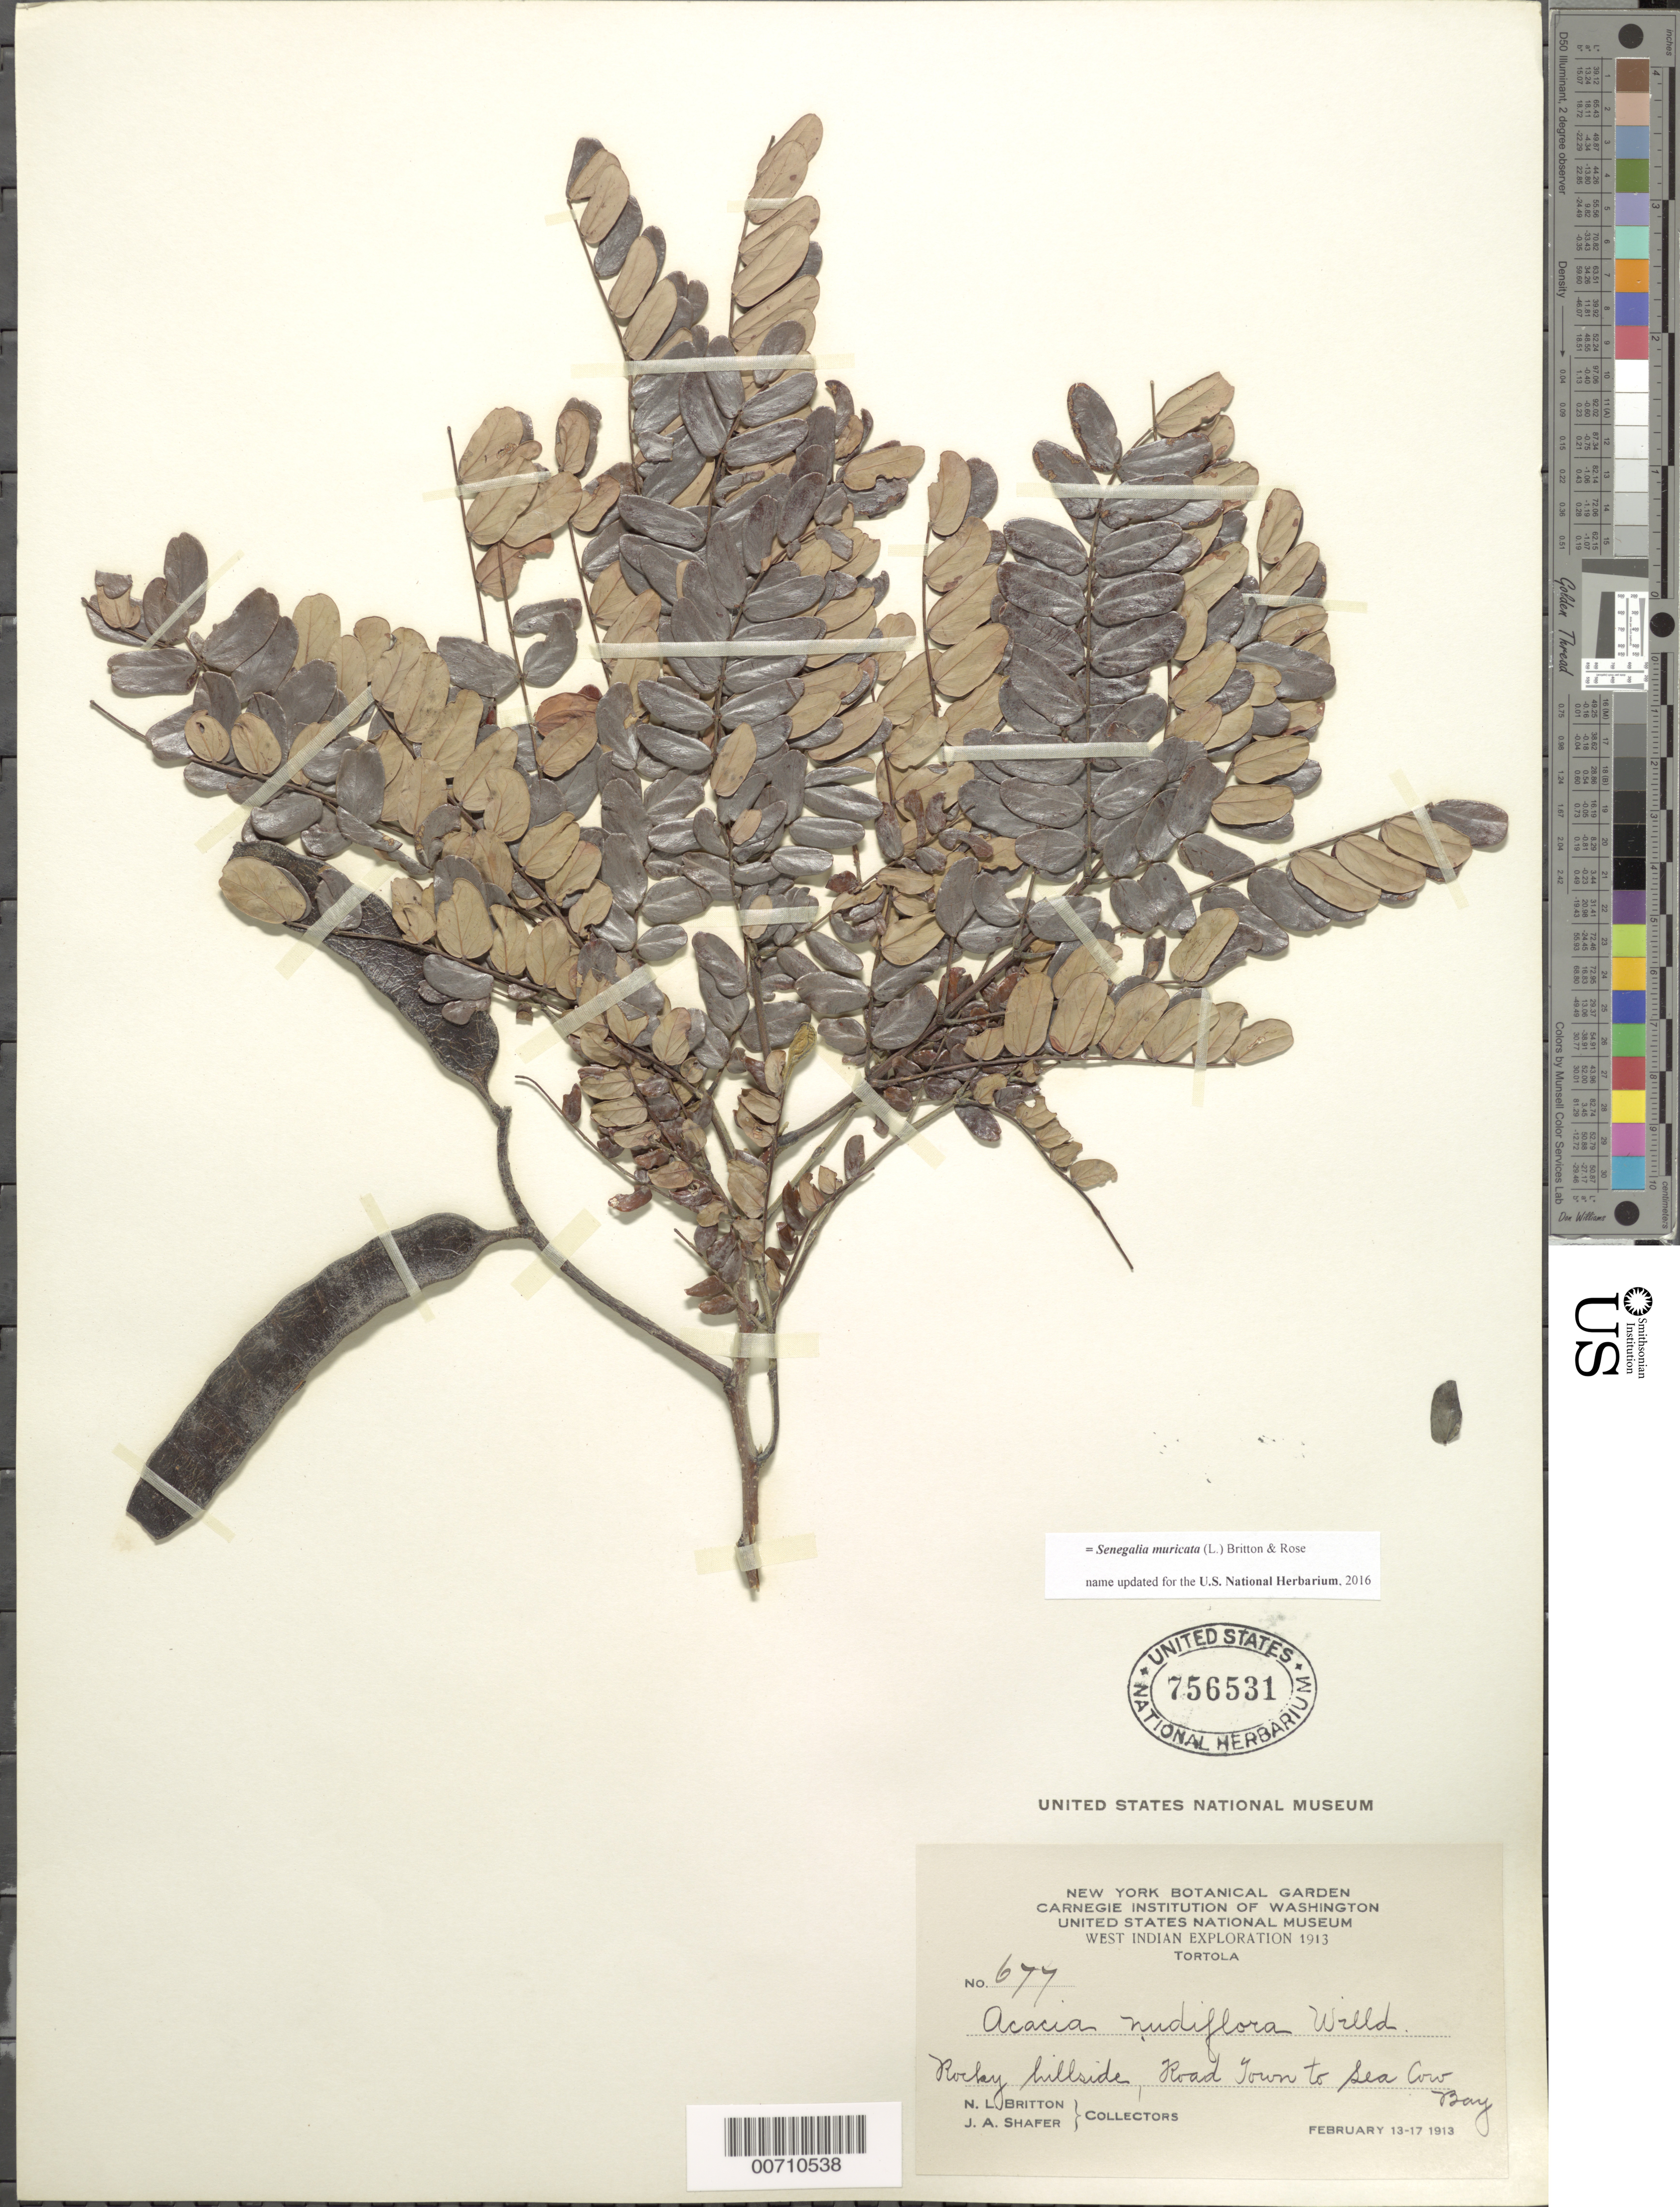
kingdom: Plantae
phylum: Tracheophyta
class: Magnoliopsida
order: Fabales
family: Fabaceae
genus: Parasenegalia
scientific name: Parasenegalia muricata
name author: (L.) Seigler & Ebinger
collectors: N. Britton & J. A. Shafer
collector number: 677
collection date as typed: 13 Feb 1913 to 17 Feb 1913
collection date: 1913-02-13/1913-02-17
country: British Virgin Islands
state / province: Tortola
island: Tortola Island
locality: Road Town to Sea Cow Bay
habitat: Rocky hillside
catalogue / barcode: US 756531